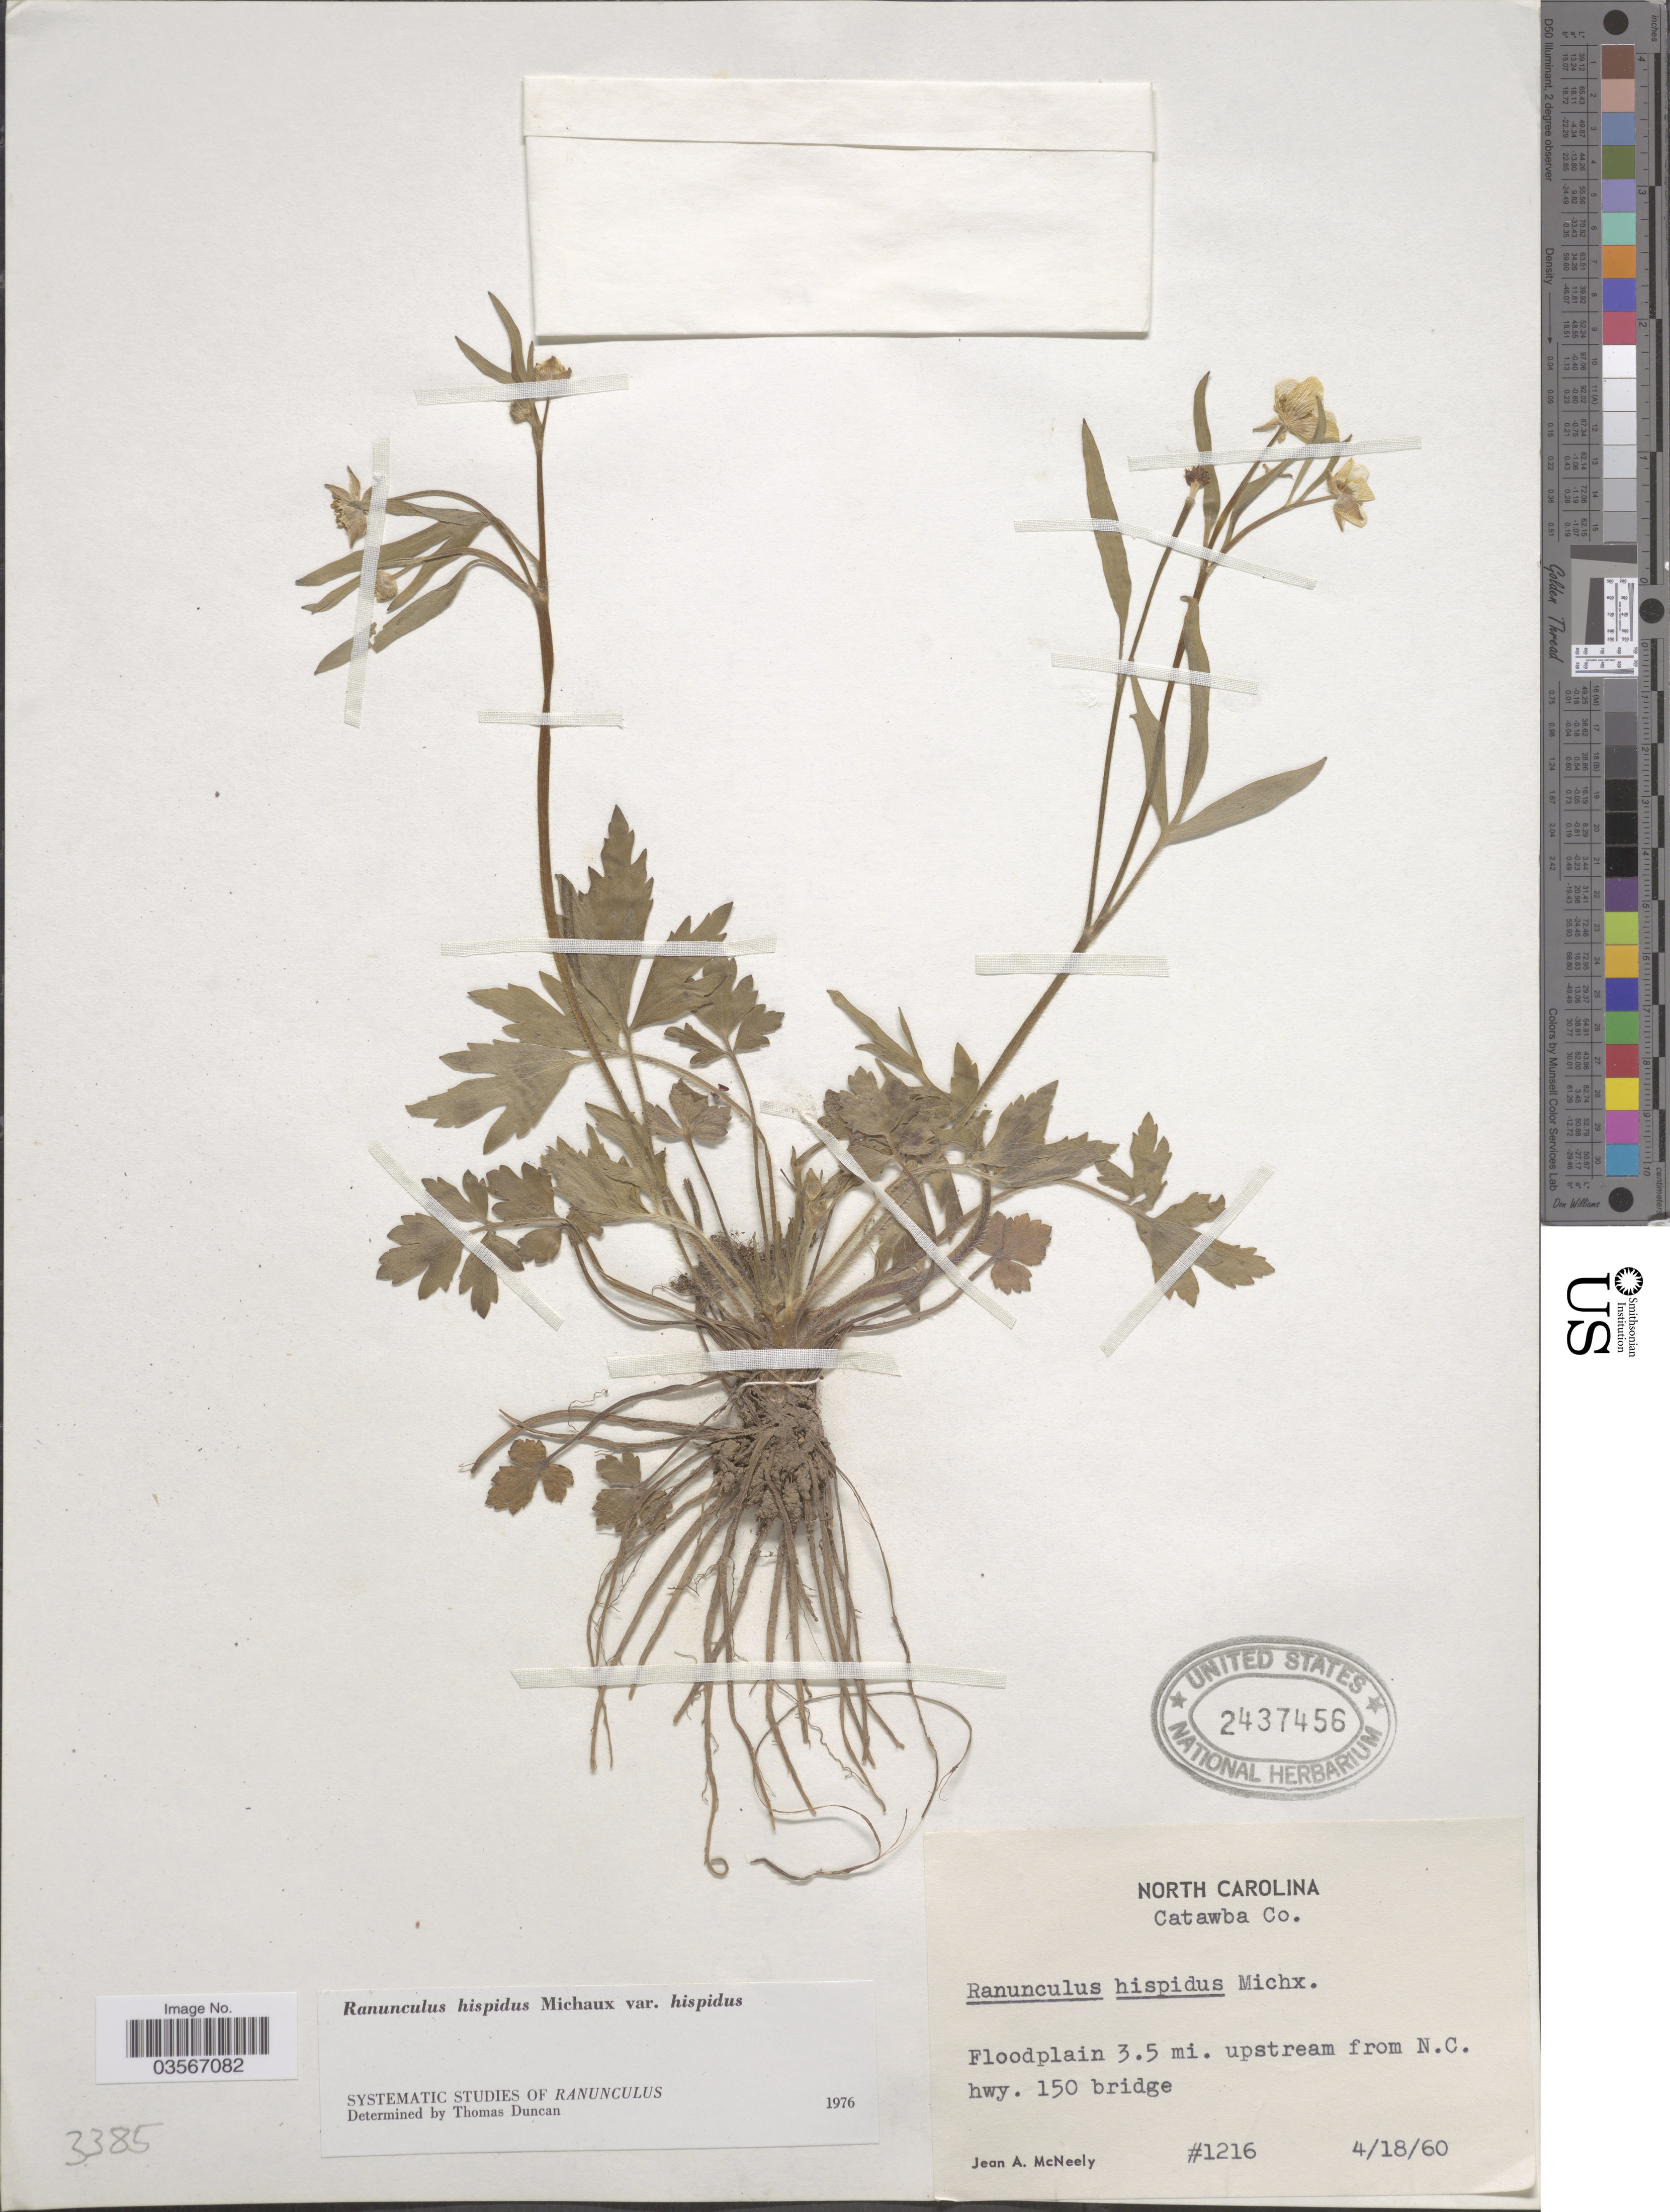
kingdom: Plantae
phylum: Tracheophyta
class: Magnoliopsida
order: Ranunculales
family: Ranunculaceae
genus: Ranunculus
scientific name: Ranunculus hispidus var. hispidus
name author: Michx.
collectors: J. McNeely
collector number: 1216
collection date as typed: Transcribed d/m/y: 18/4/60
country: United States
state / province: North Carolina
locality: Catawba Co. Floodplain 3.5 mi. upstream from N.C. hwy. 150 bridge.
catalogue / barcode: US 2437456